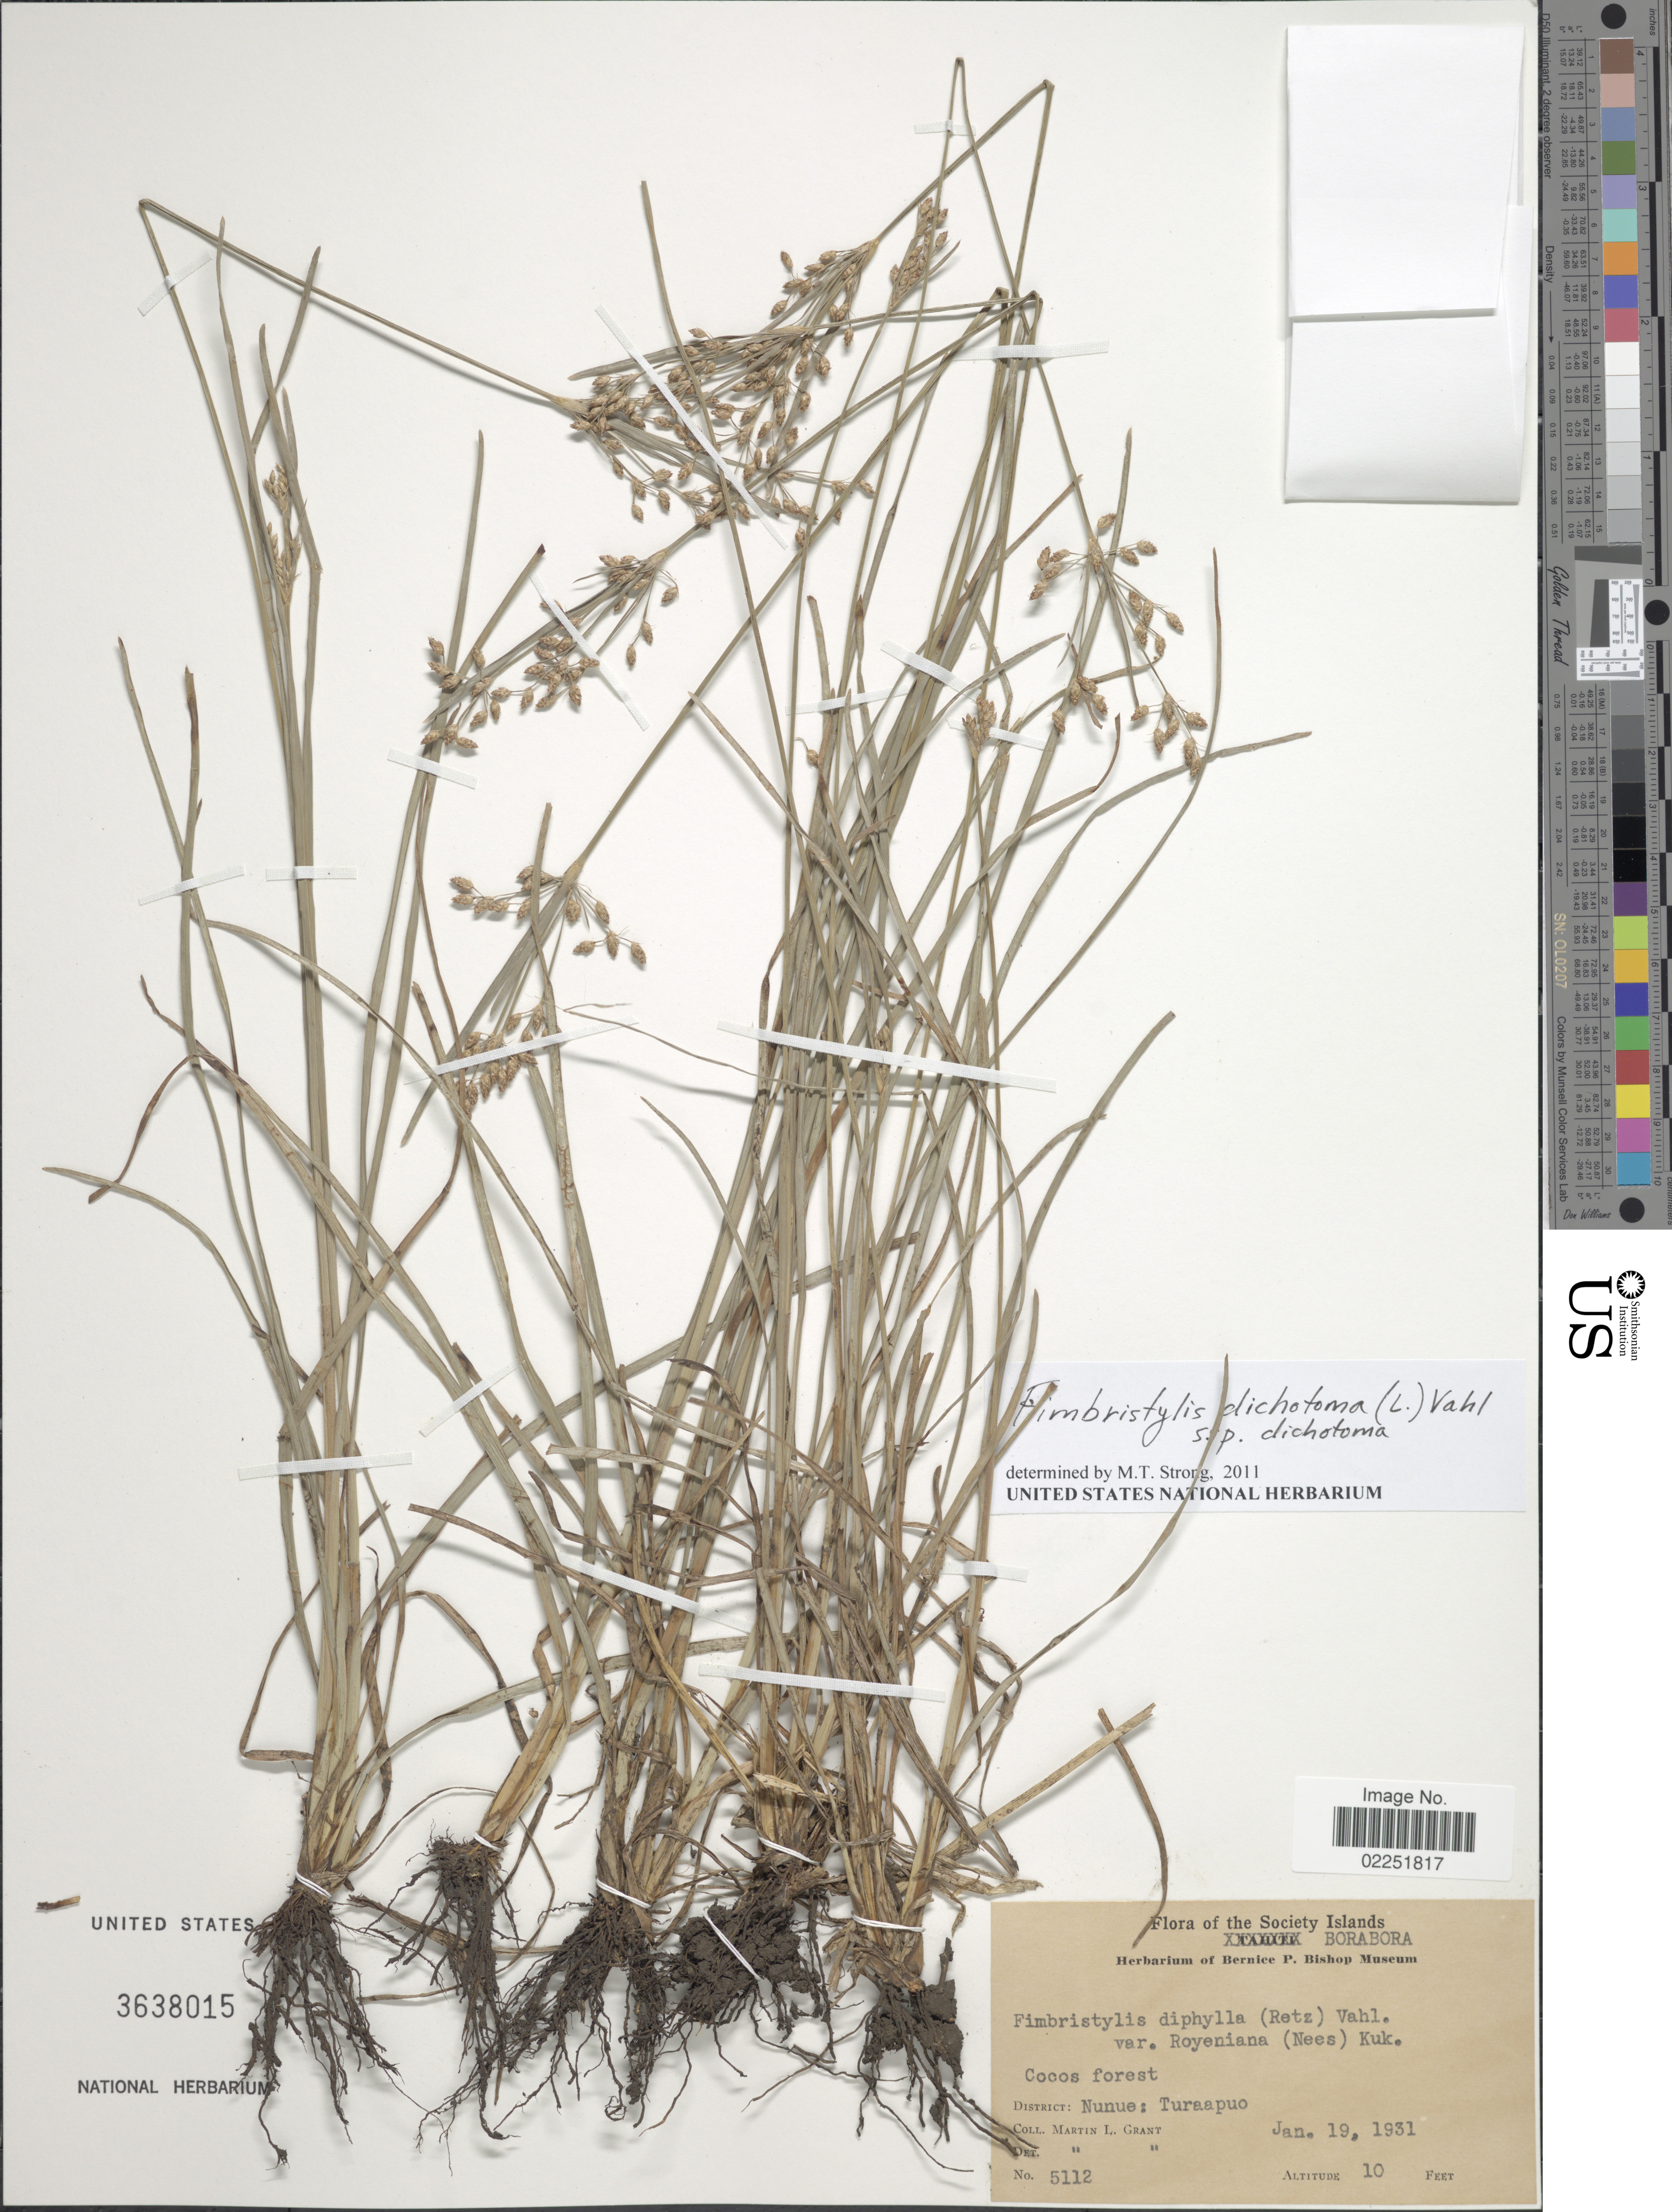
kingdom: Plantae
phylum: Tracheophyta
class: Liliopsida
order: Poales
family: Cyperaceae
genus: Fimbristylis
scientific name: Fimbristylis dichotoma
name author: (L.) Vahl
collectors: M. L. Grant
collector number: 5112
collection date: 1931-01-19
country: French Polynesia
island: Bora Bora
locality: Society Islands, BoraBora. Distirict: Nunue: Turaapuo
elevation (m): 3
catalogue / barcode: US 3638015